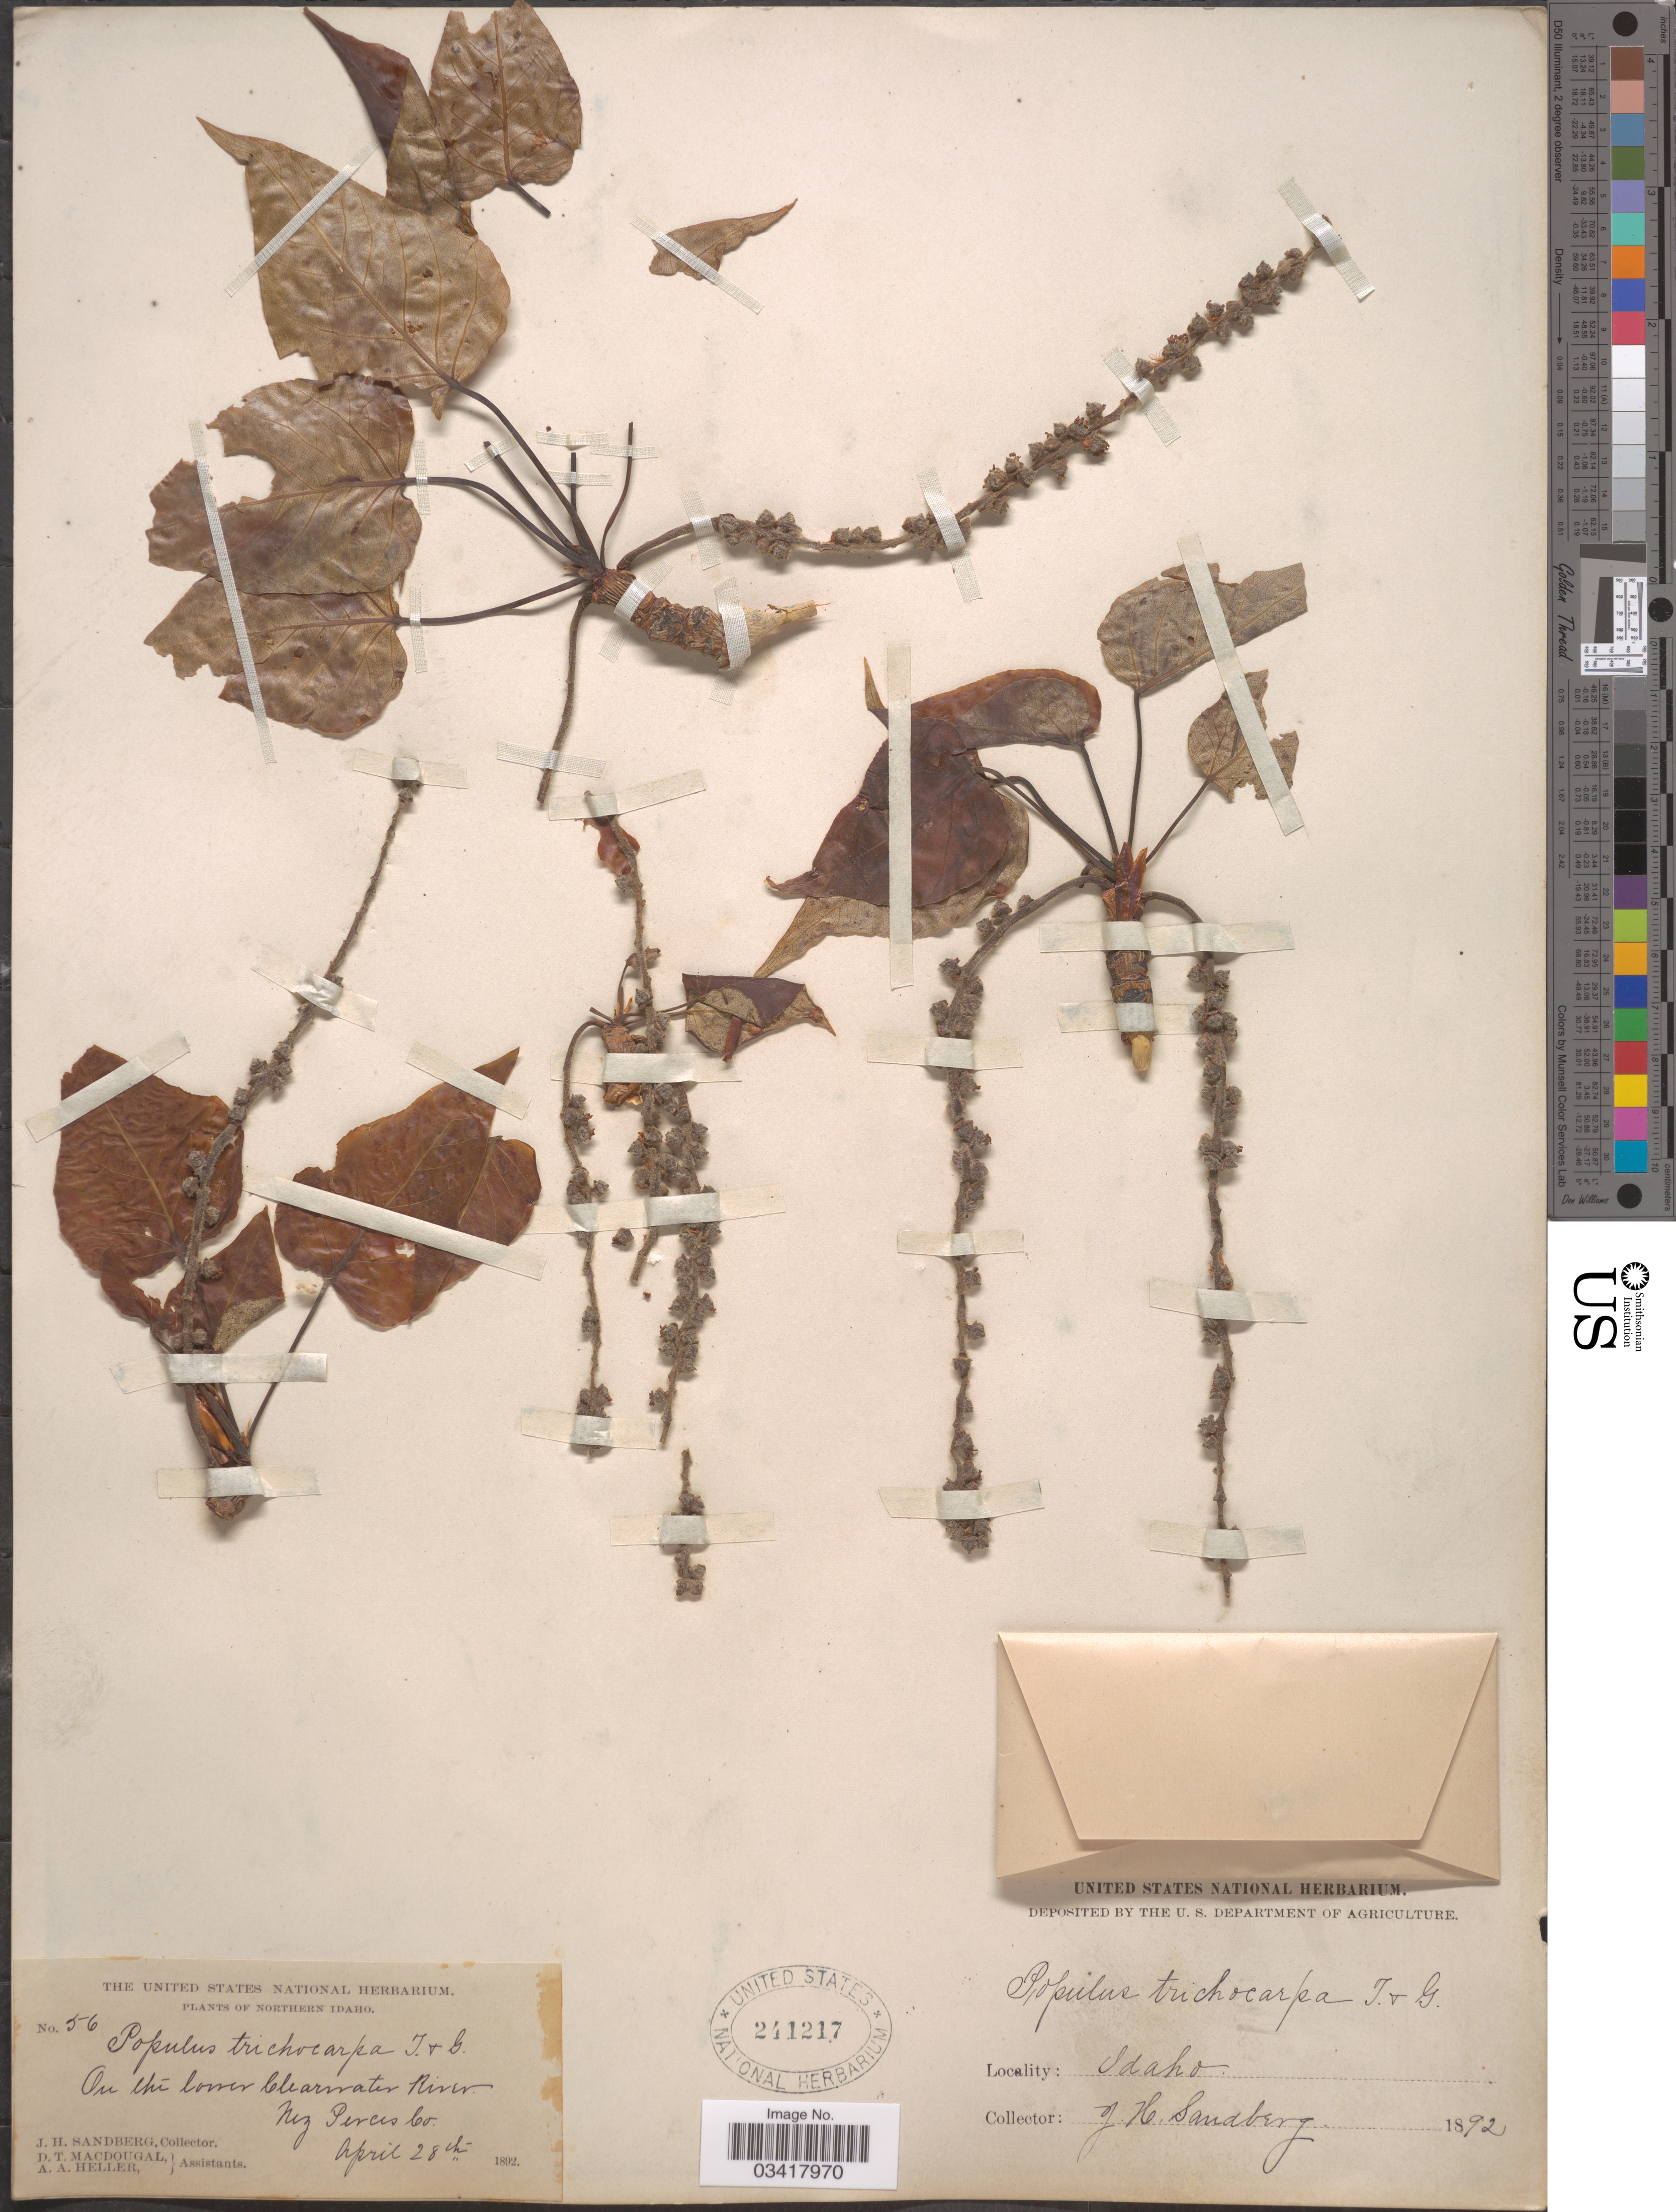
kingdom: Plantae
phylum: Tracheophyta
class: Magnoliopsida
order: Malpighiales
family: Salicaceae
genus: Populus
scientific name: Populus trichocarpa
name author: Torr. & A. Gray ex W. Hook.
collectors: J. H. Sandberg, D. T. MacDougal & A. A. Heller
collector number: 56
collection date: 1892-04-28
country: United States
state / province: Idaho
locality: Northern Idaho. On the lower Clearwater River, Nez Perces Co.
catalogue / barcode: US 241217